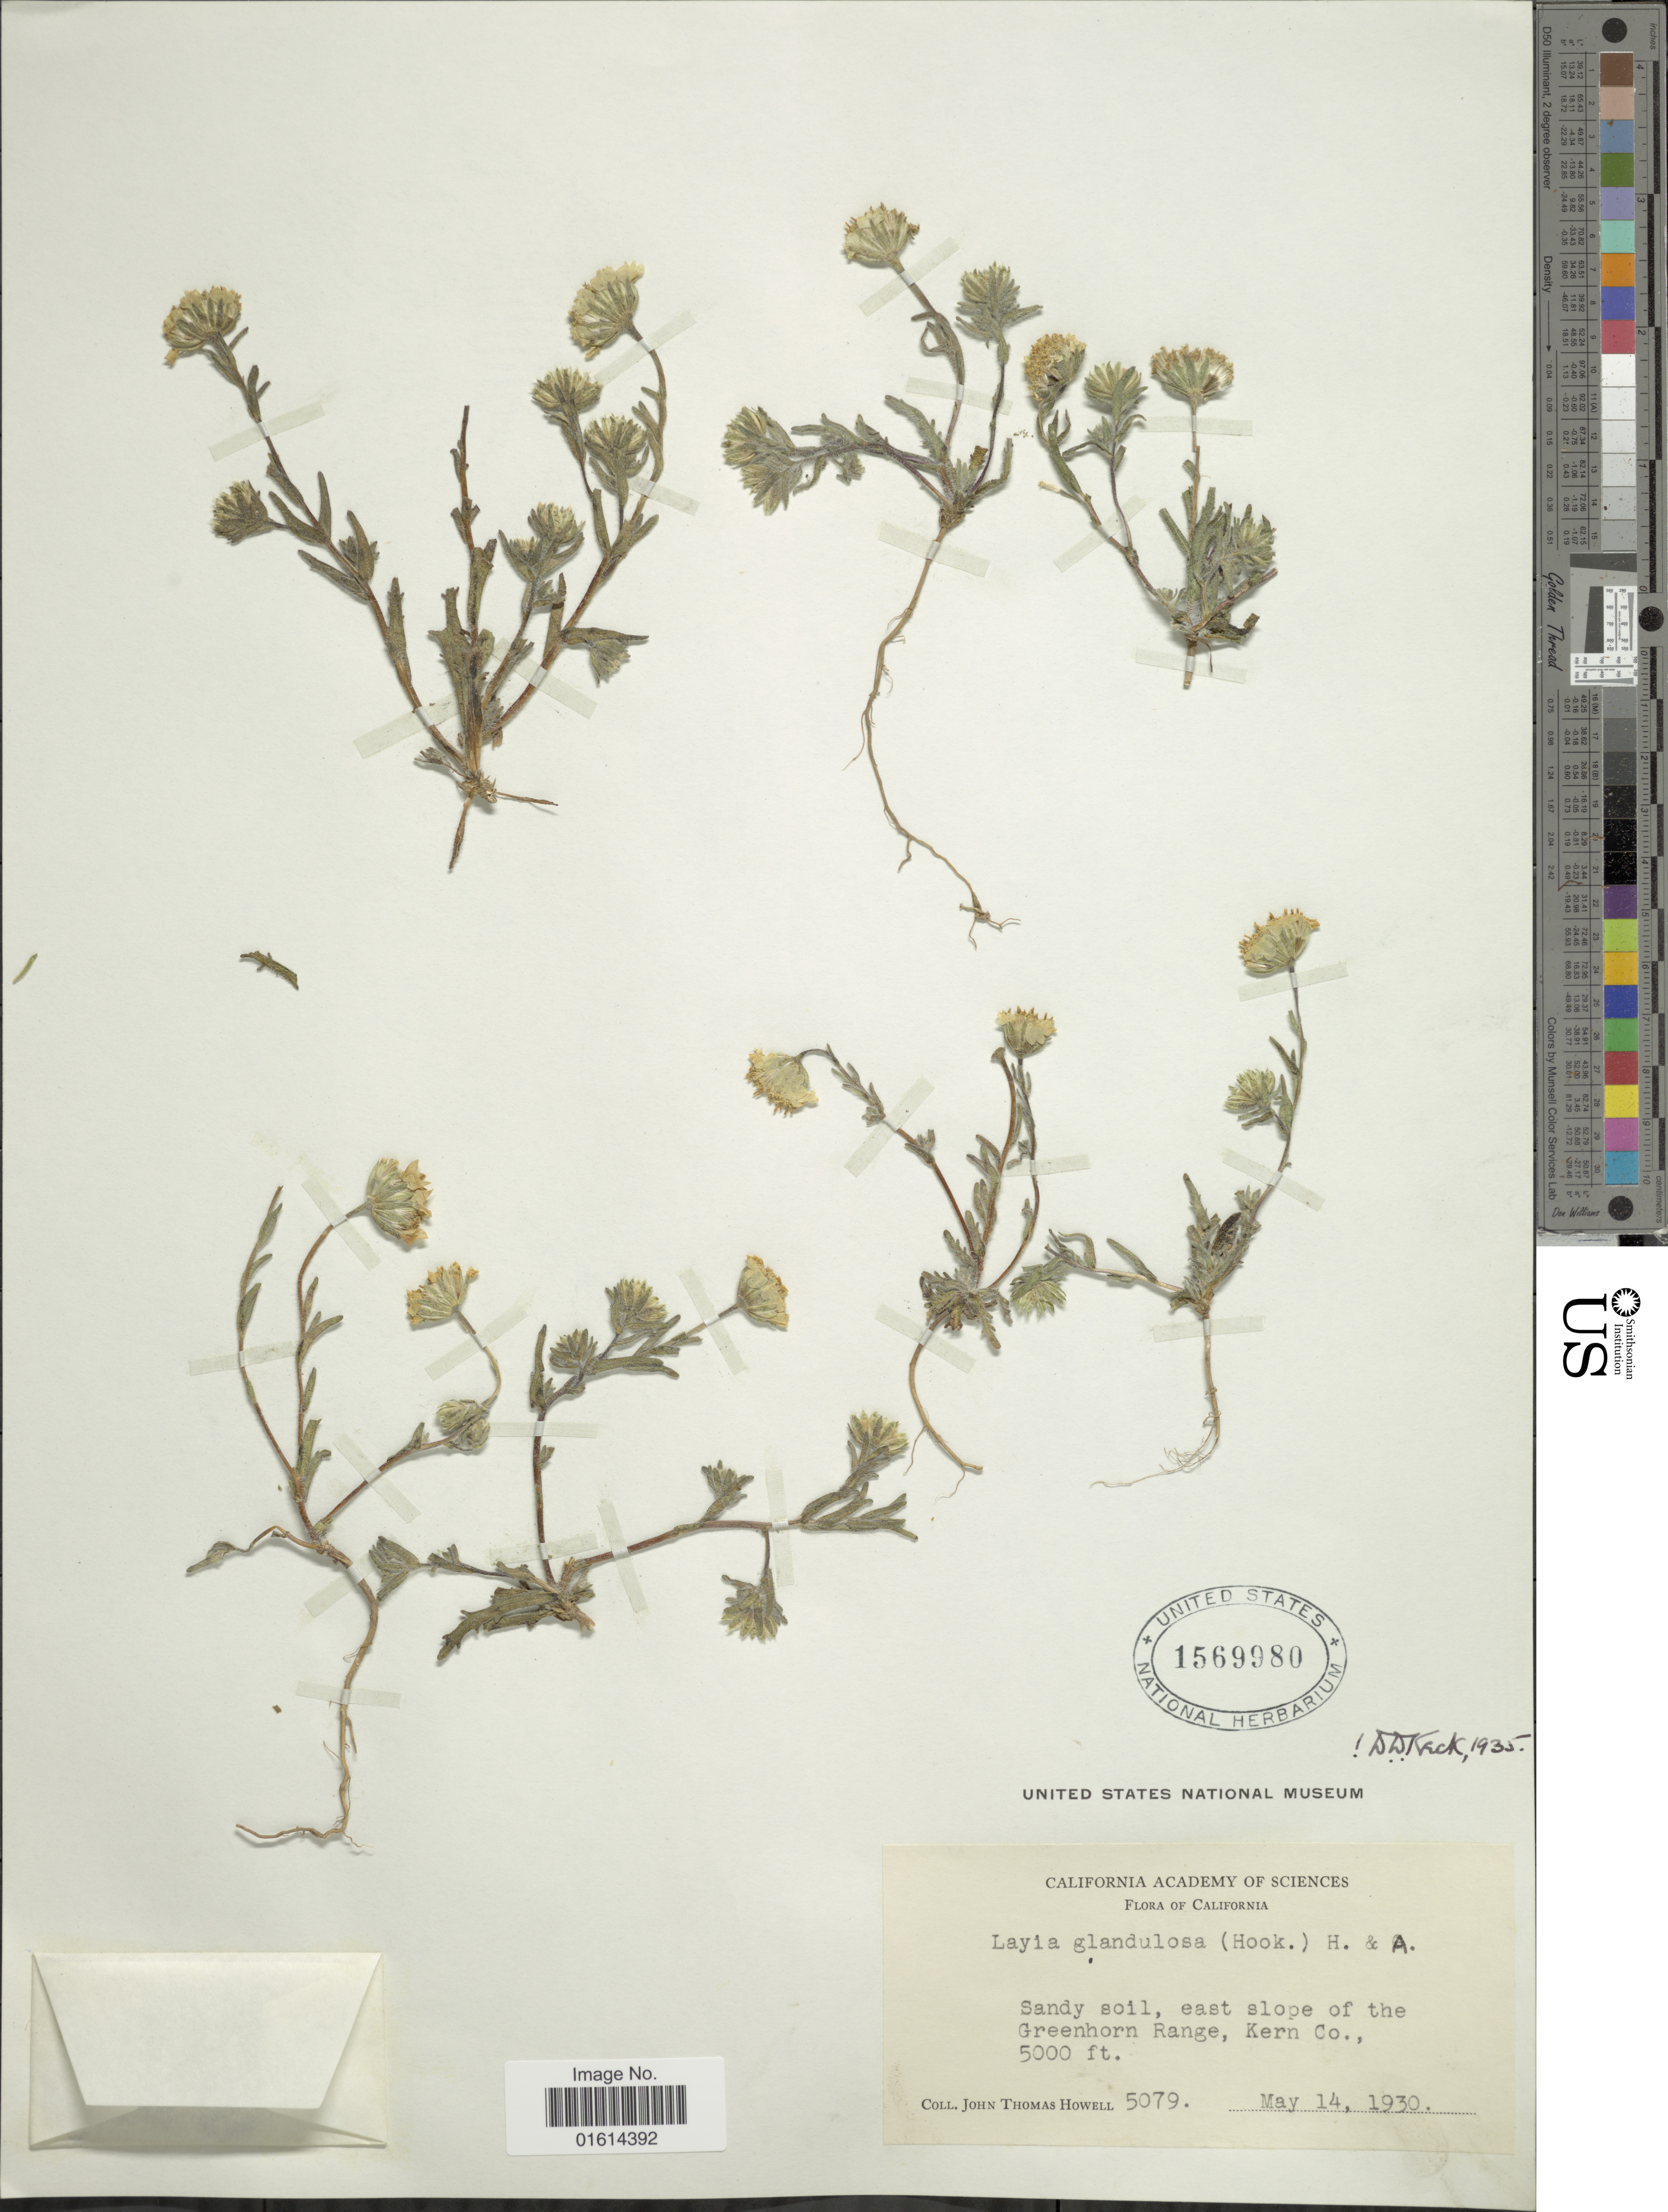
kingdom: Plantae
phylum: Tracheophyta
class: Magnoliopsida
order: Asterales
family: Asteraceae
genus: Layia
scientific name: Layia glandulosa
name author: Hook. & Arn.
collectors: J. T. Howell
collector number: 5079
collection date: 1930-05-14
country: United States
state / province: California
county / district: Kern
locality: East slope of the Greenhorn Range, Kern Co.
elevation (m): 1524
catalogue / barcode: US 1569980